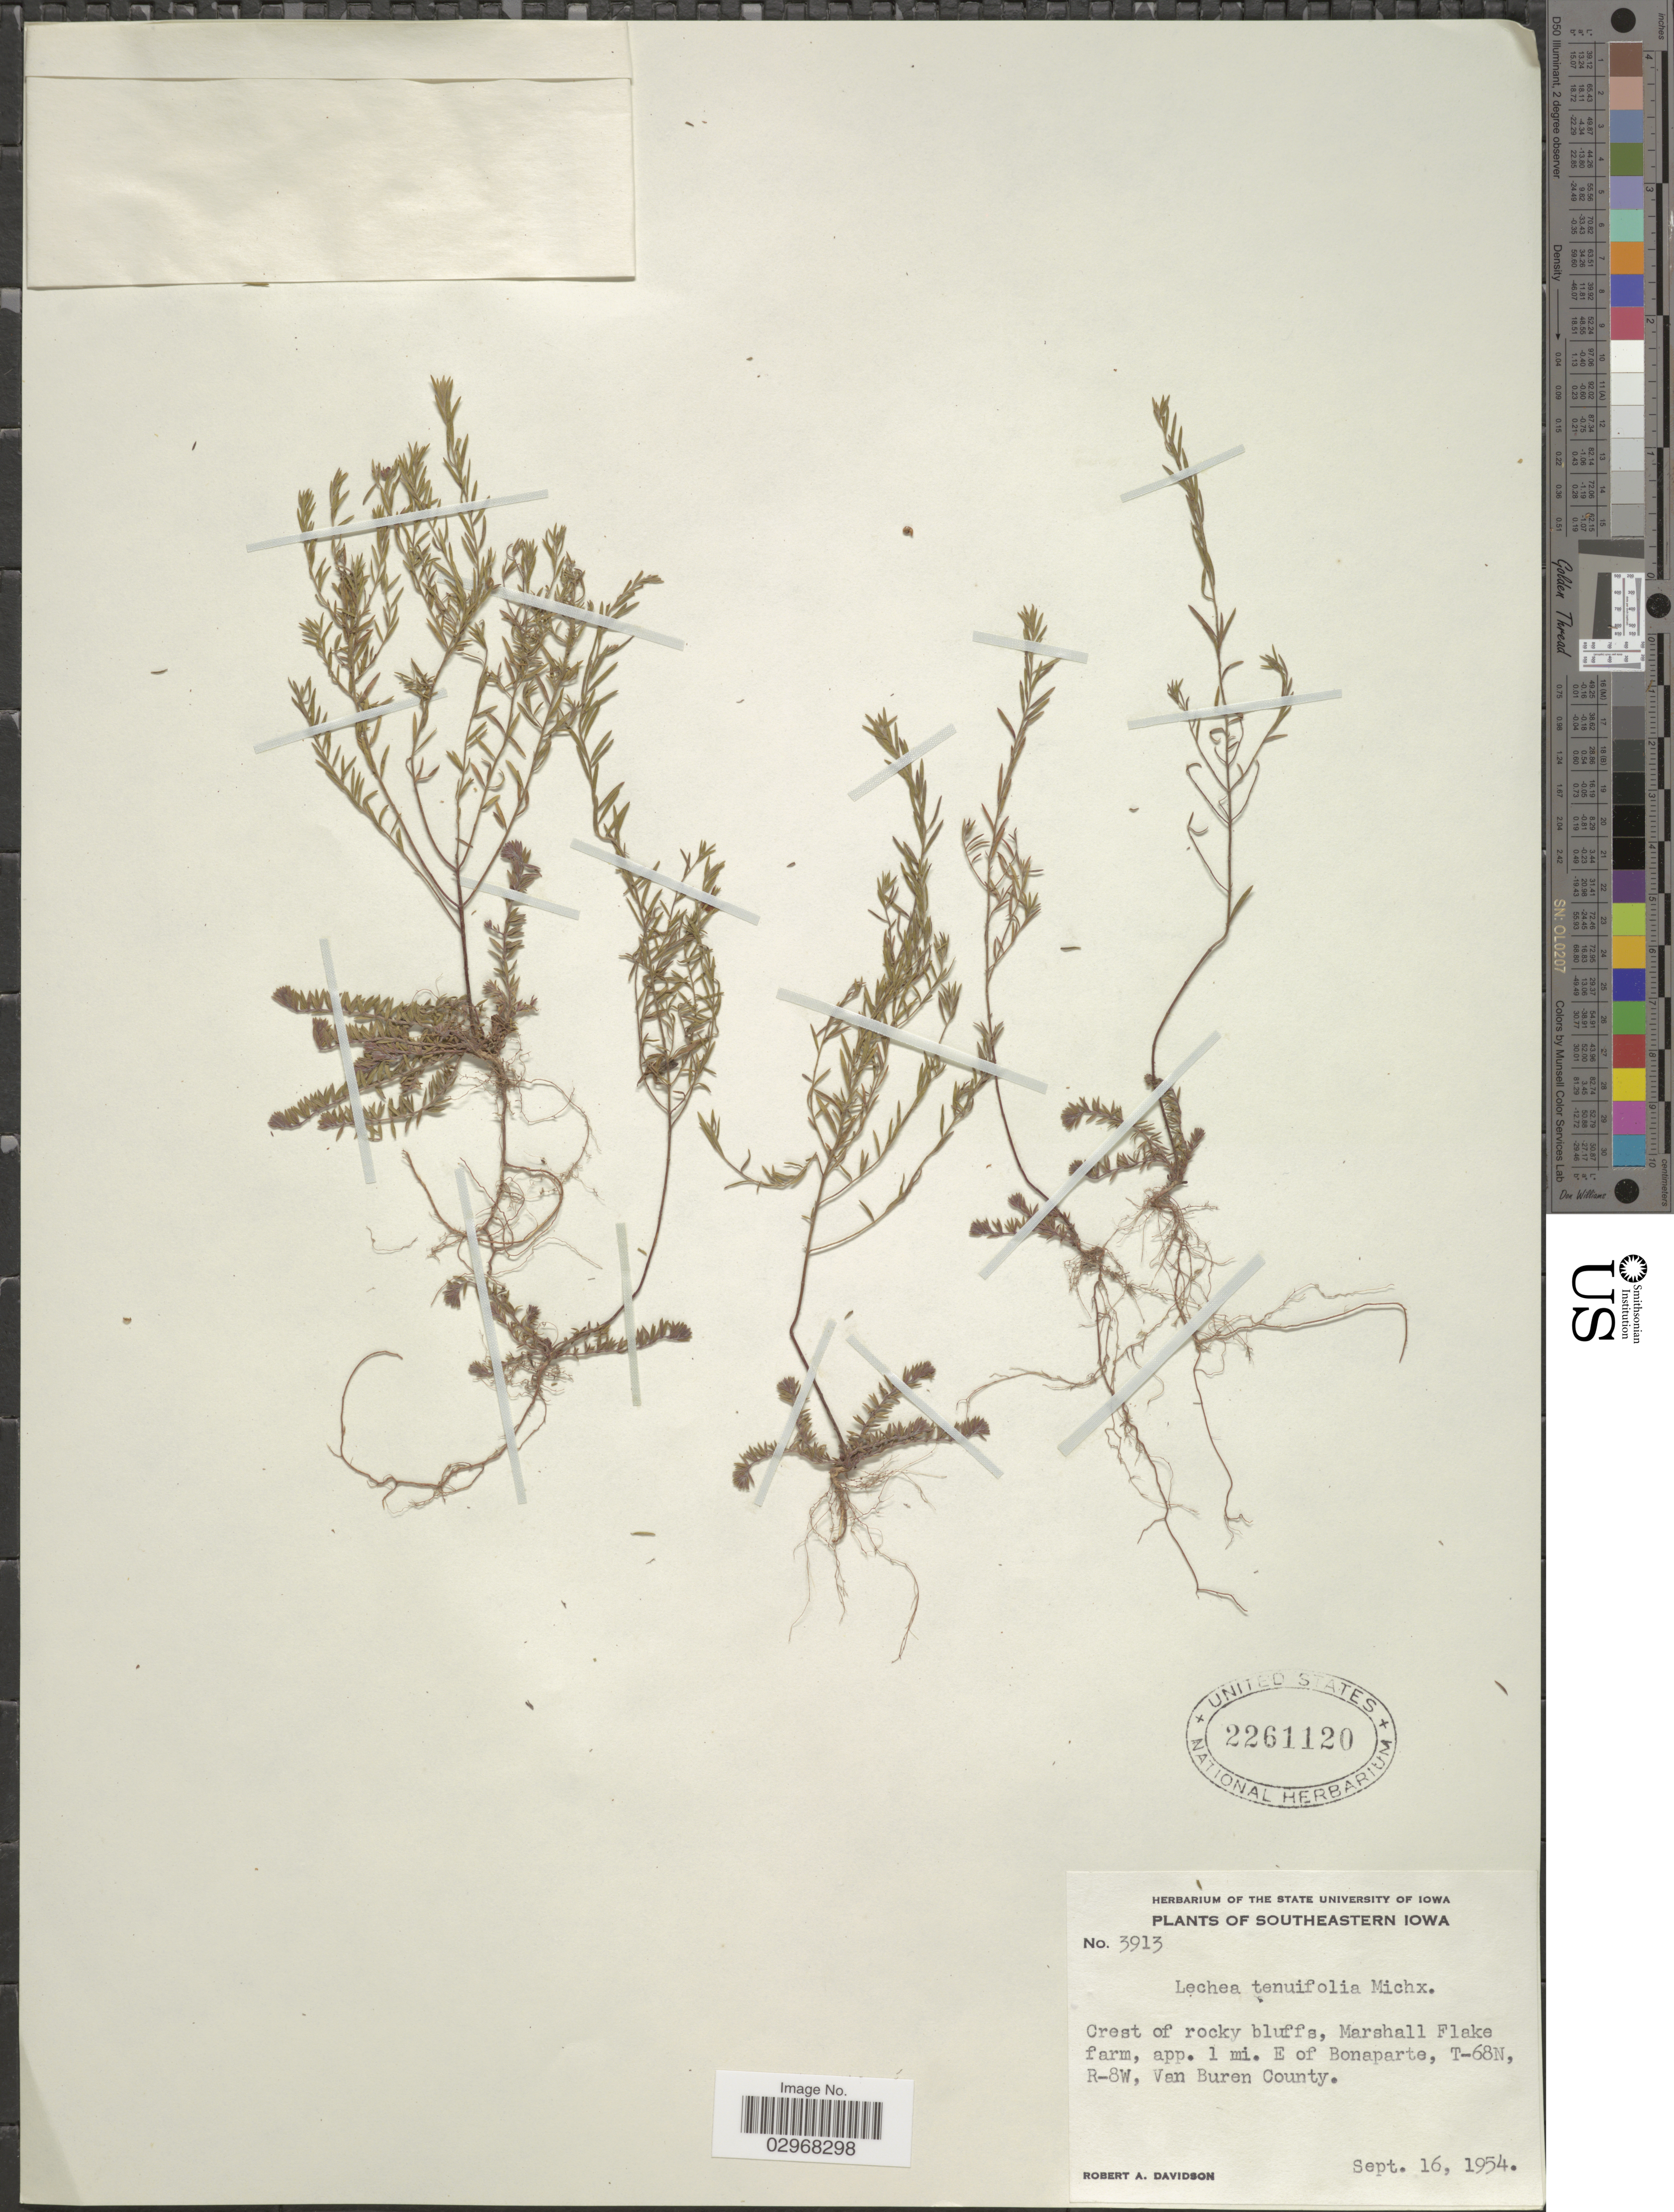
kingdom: Plantae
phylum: Tracheophyta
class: Magnoliopsida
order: Malvales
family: Cistaceae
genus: Lechea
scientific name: Lechea tenuifolia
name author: Michx.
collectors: R. A. Davidson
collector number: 3913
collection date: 1954-09-16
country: United States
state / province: Iowa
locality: Southeastern Iowa. Crest of rocky bluffs, Marshall Flake farm, app. 1 mi. E of Bonaparte, T-68N, R-8W, Van Buren County.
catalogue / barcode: US 2261120